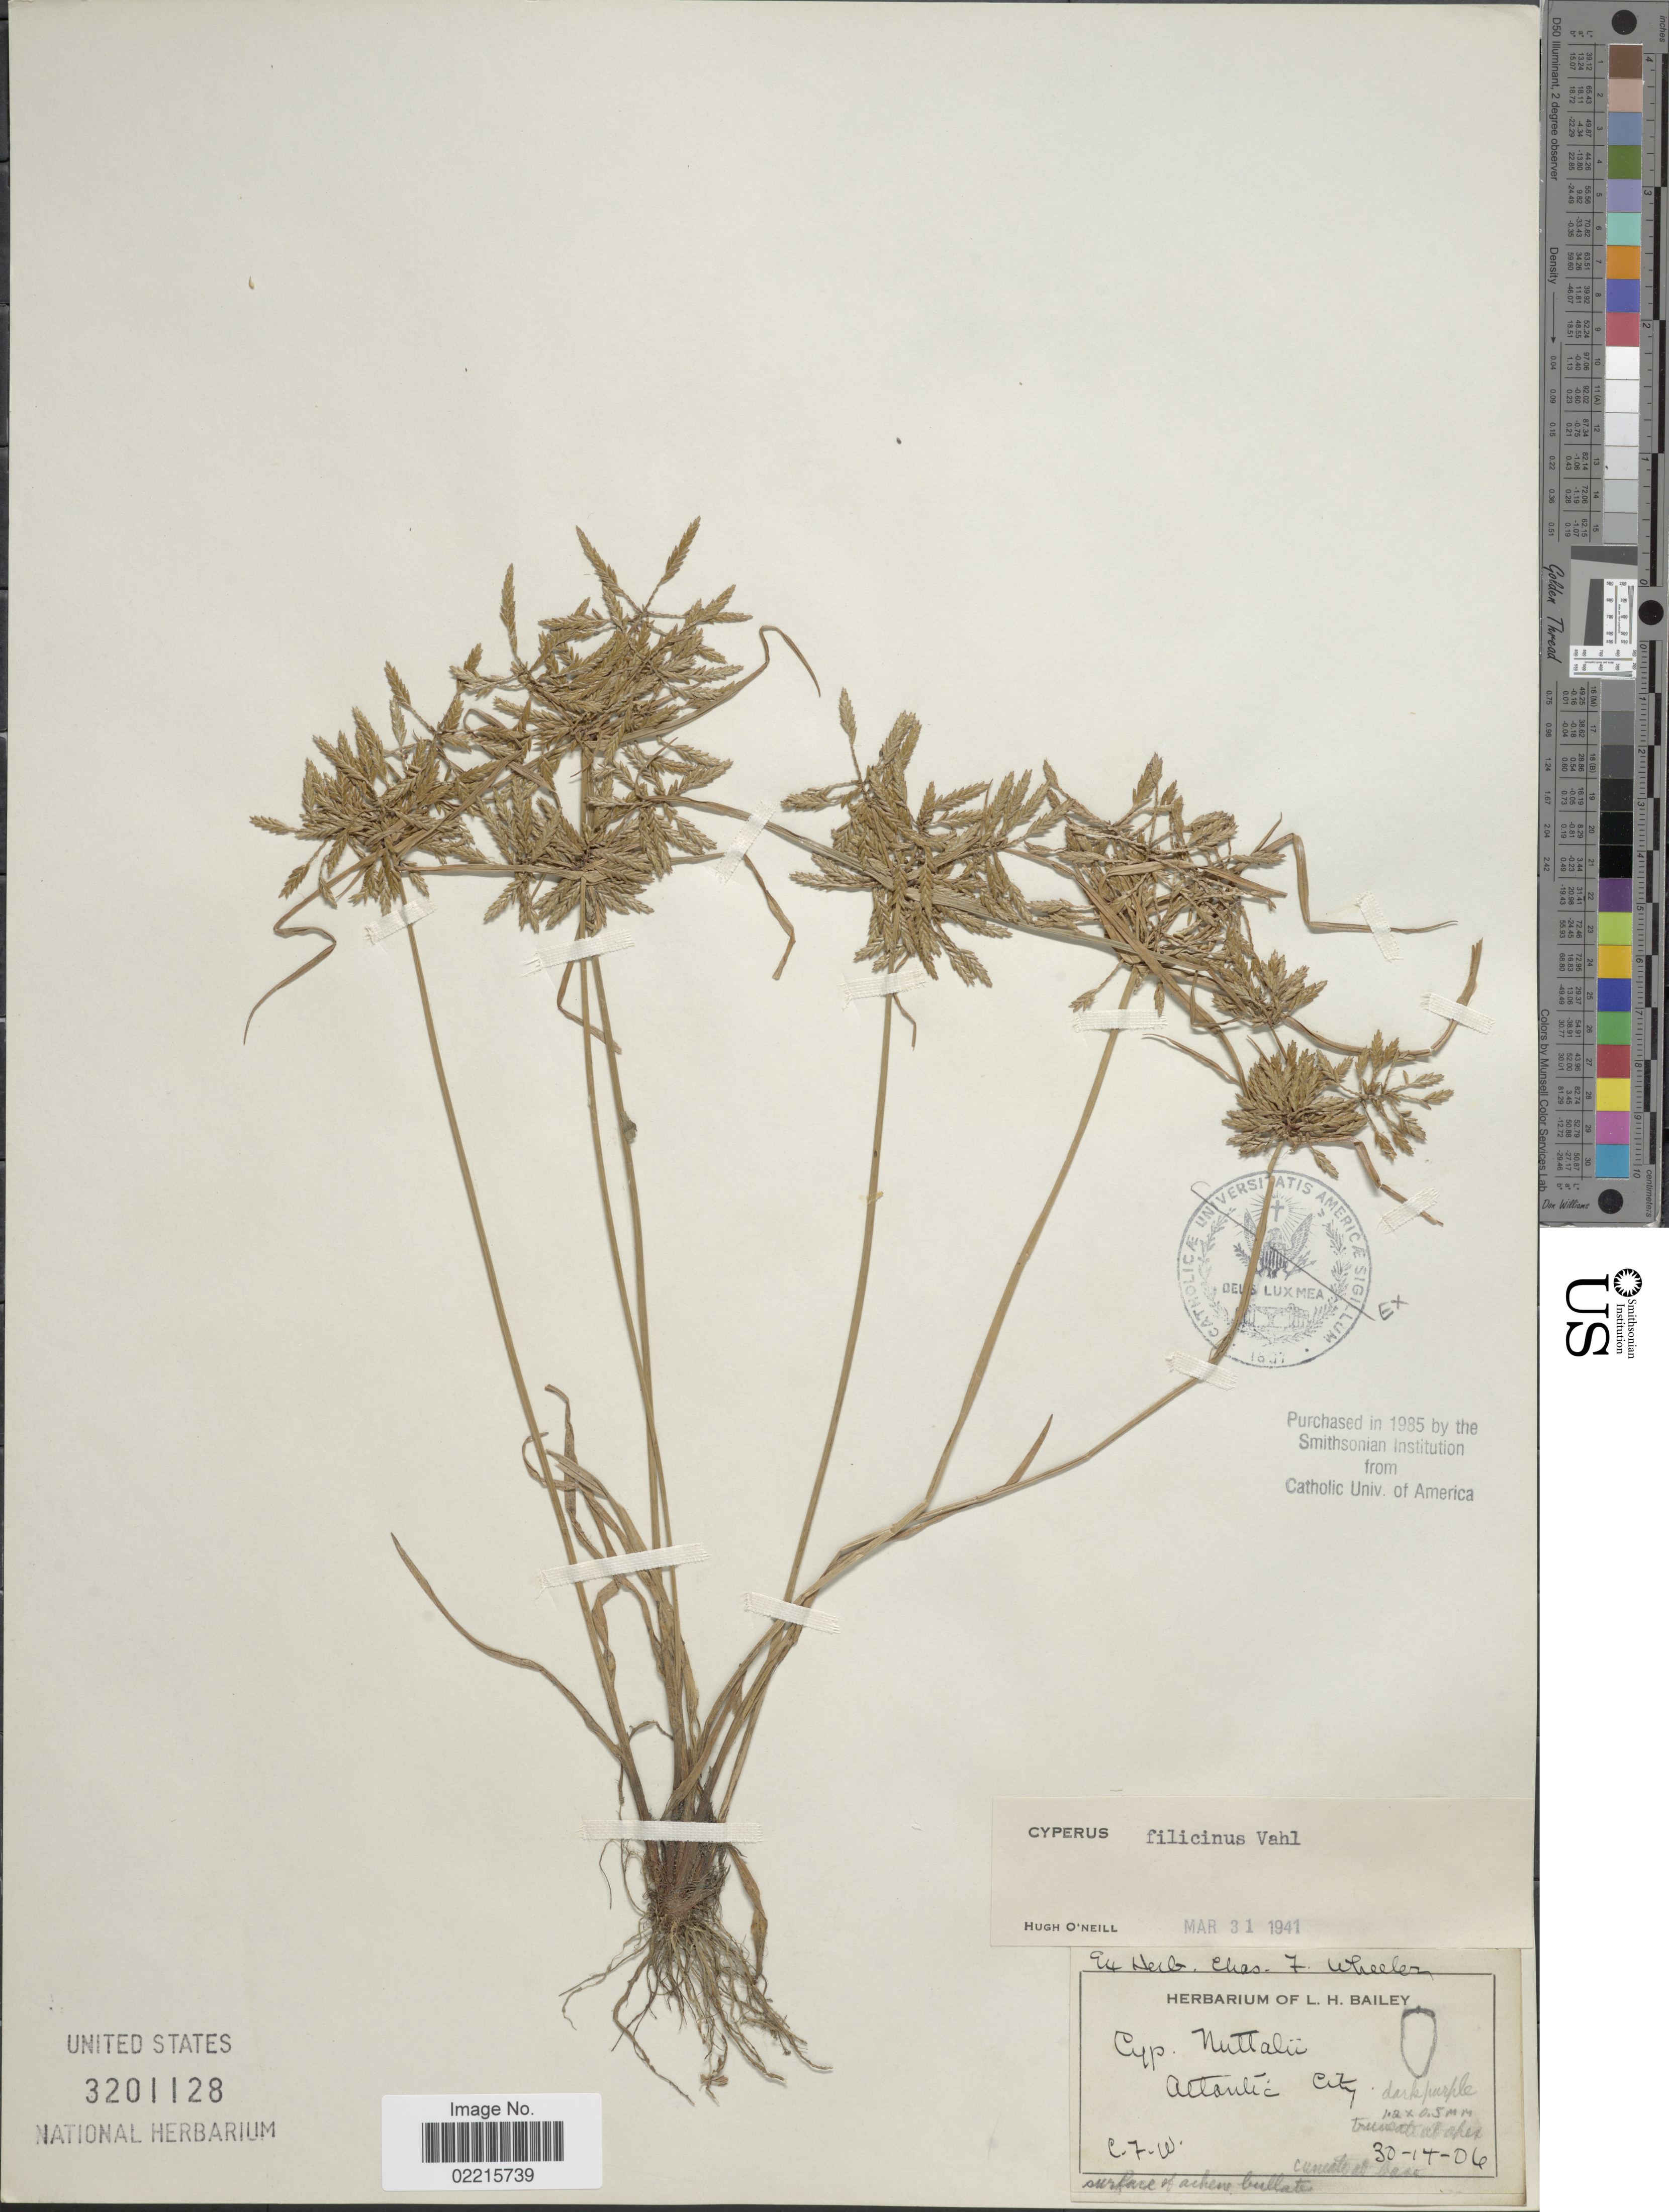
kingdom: Plantae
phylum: Tracheophyta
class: Liliopsida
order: Poales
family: Cyperaceae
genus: Cyperus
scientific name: Cyperus filicinus Vahl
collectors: C. Wheeler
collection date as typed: Transcribed d/m/y: 14/6/30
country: United States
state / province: New Jersey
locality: Atlantic City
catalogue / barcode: US 3201128